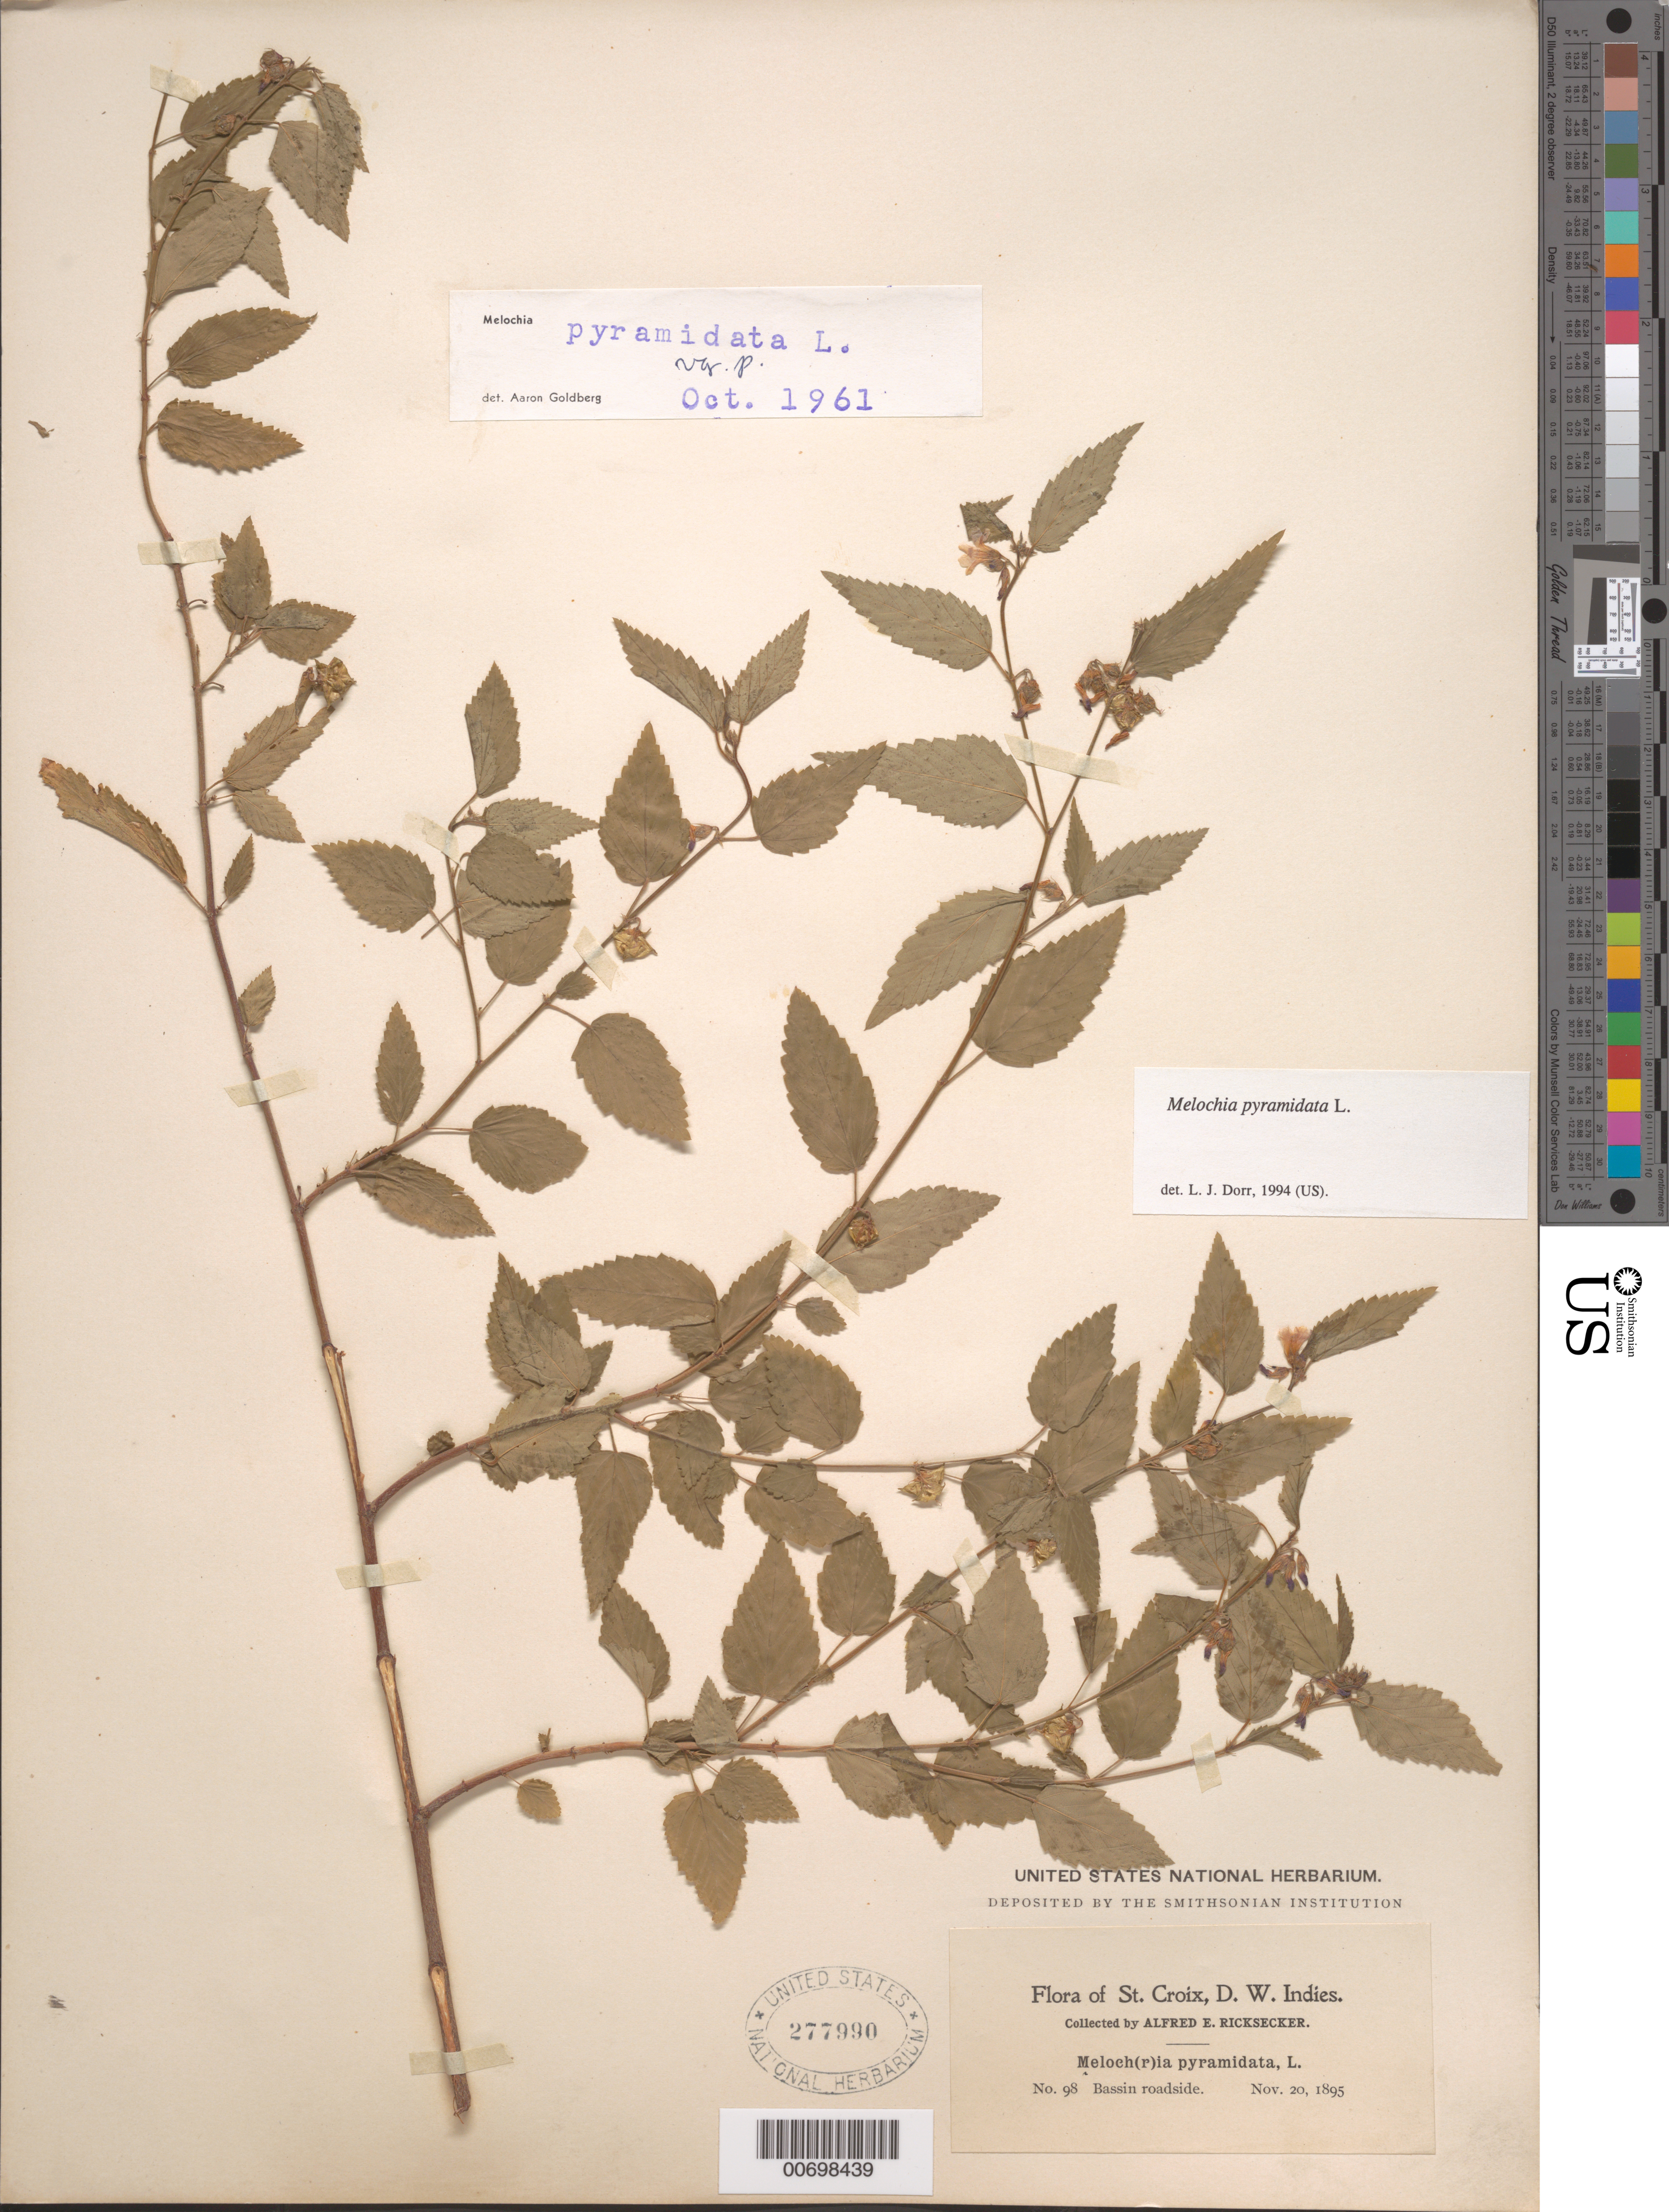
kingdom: Plantae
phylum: Tracheophyta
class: Magnoliopsida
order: Malvales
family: Malvaceae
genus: Melochia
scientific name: Melochia pyramidata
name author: L.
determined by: Dorr, L. J., (BOT), Smithsonian Institution - National Museum of Natural History (UNITED STATES)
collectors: A. E. Ricksecker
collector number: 98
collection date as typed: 20 Nov 1895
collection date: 1895-11-20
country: U.S. Virgin Islands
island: St. Croix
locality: Bassin roadside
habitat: Roadside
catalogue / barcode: US 277990